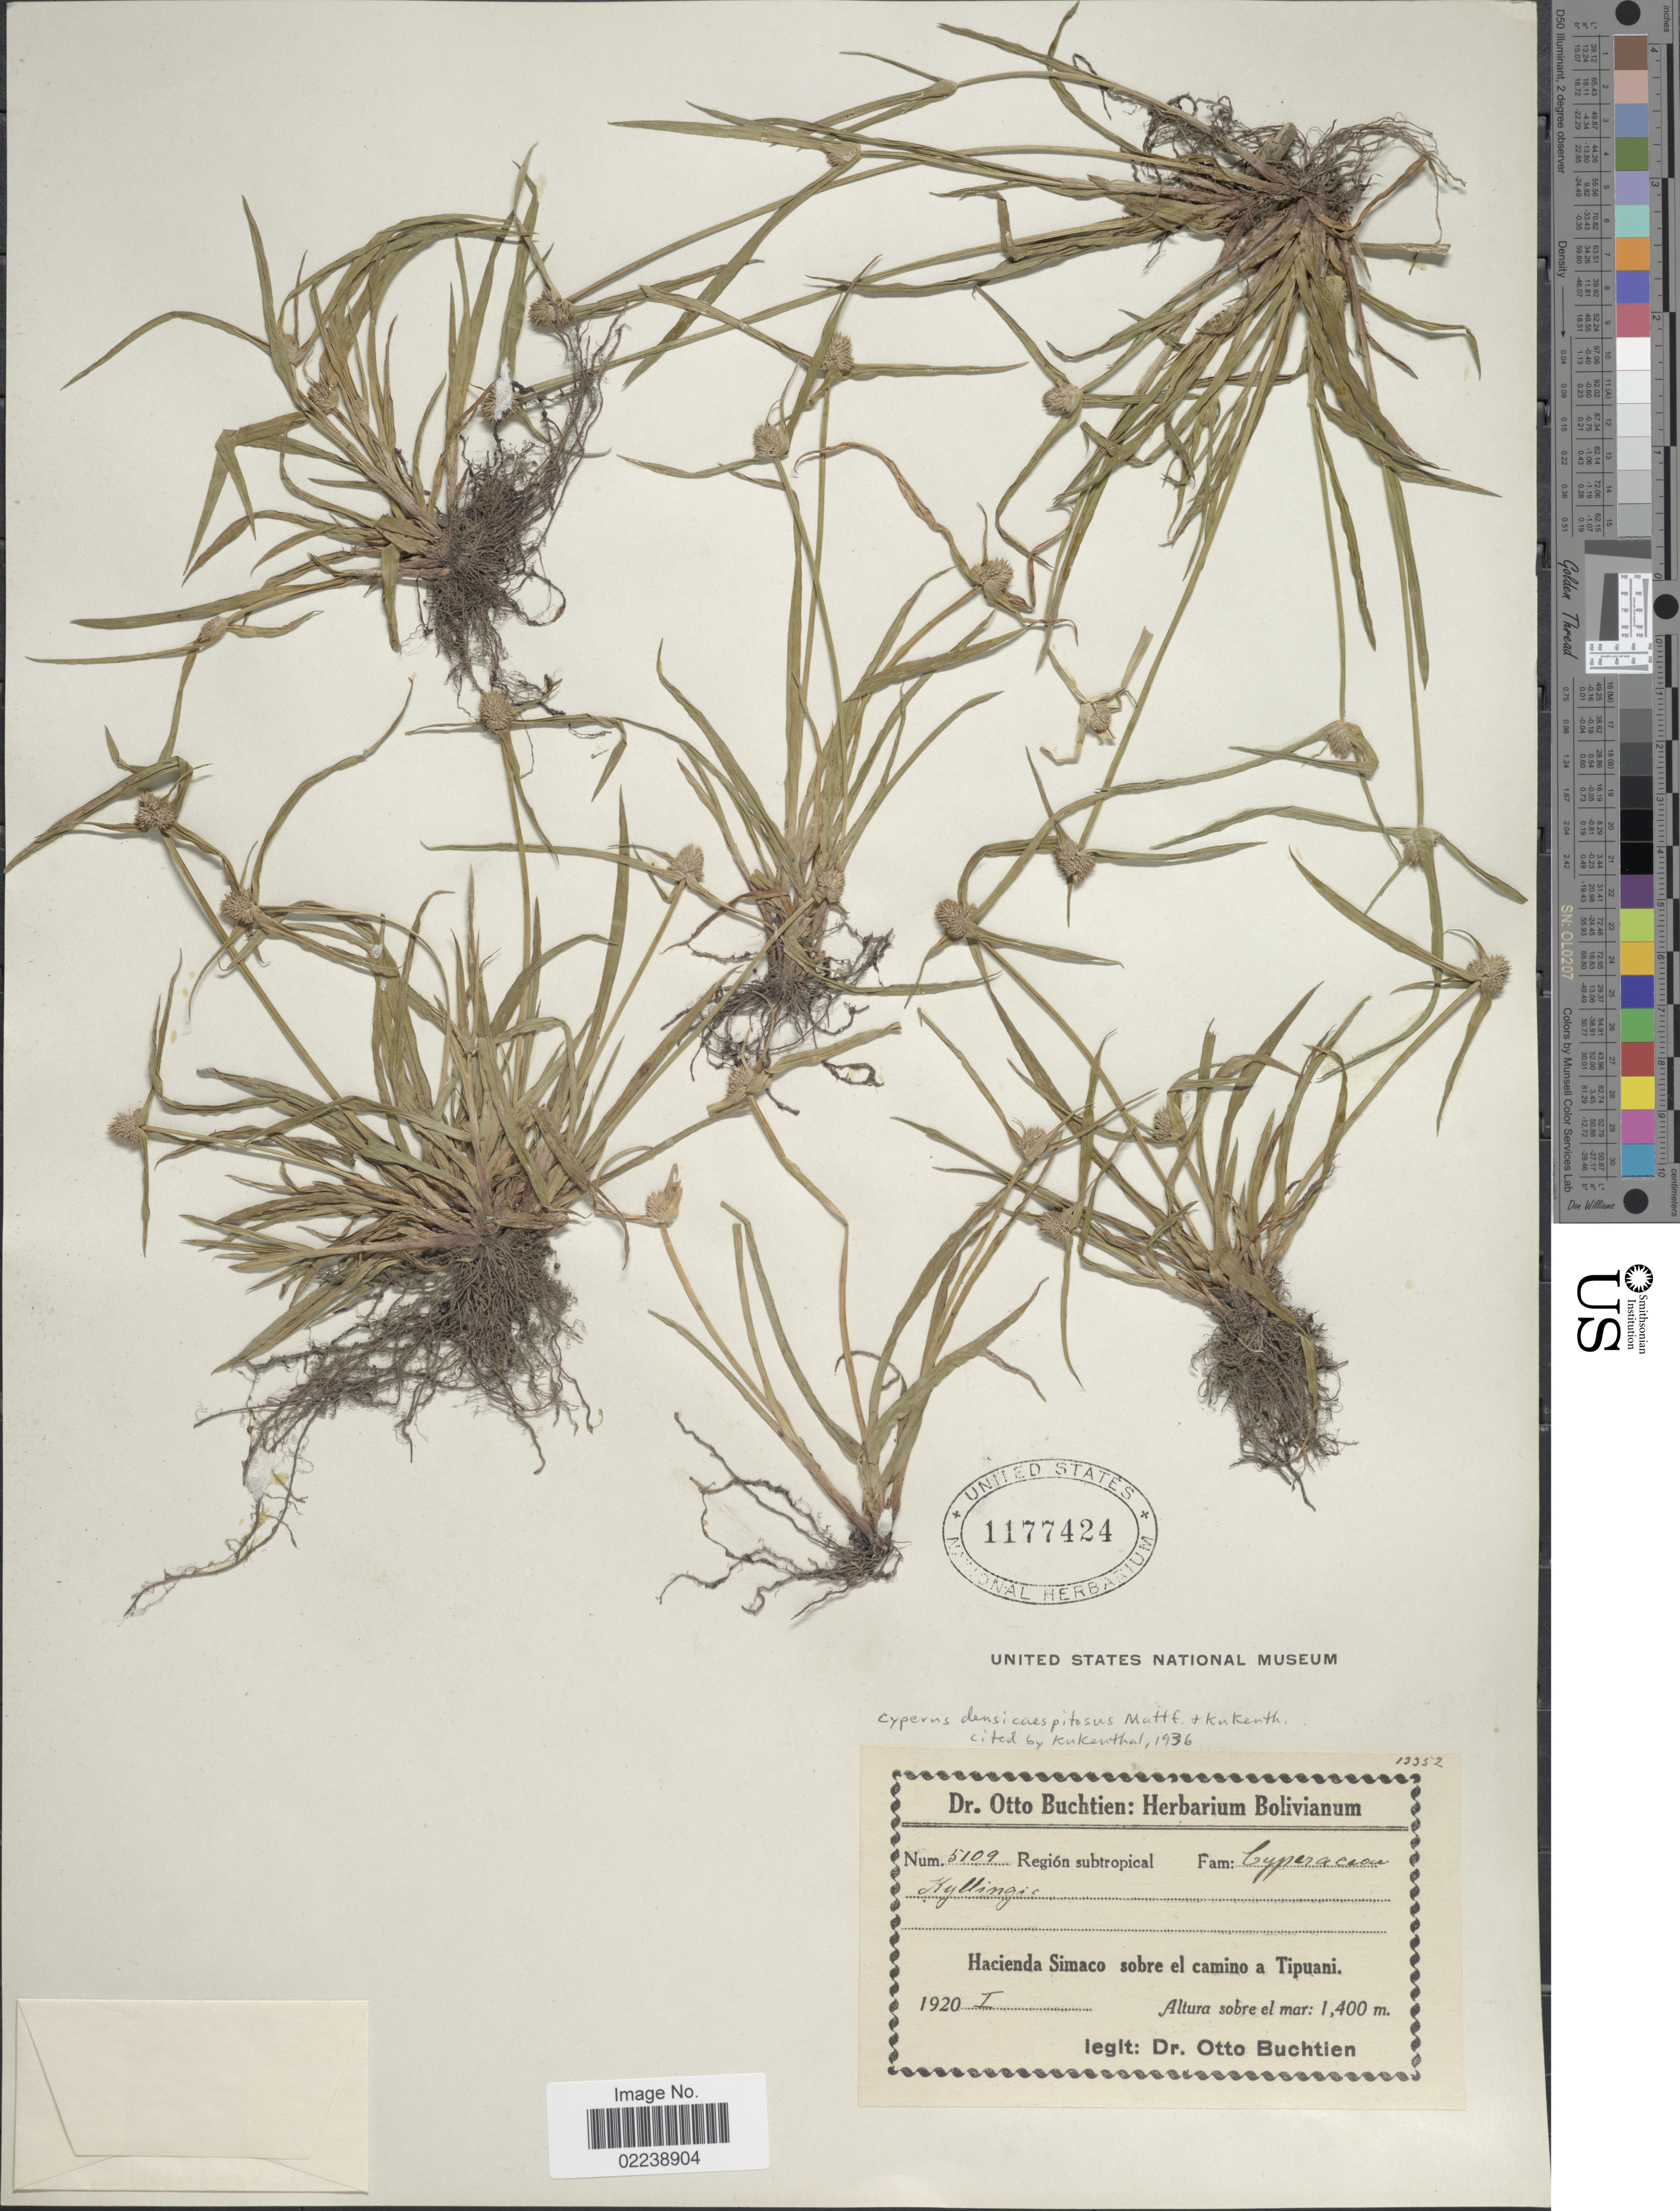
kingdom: Plantae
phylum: Tracheophyta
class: Liliopsida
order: Poales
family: Cyperaceae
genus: Cyperus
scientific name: Cyperus hortensis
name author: (Salzm. ex Steud.) Dorr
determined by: Strong, Mark T., (BOT), Smithsonian Institution - National Museum of Natural History (UNITED STATES)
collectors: O. Buchtien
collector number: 5109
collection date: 1920-01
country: Bolivia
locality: Hacienda Simaco sobre el camino a Tipuani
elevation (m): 1400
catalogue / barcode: US 1177424